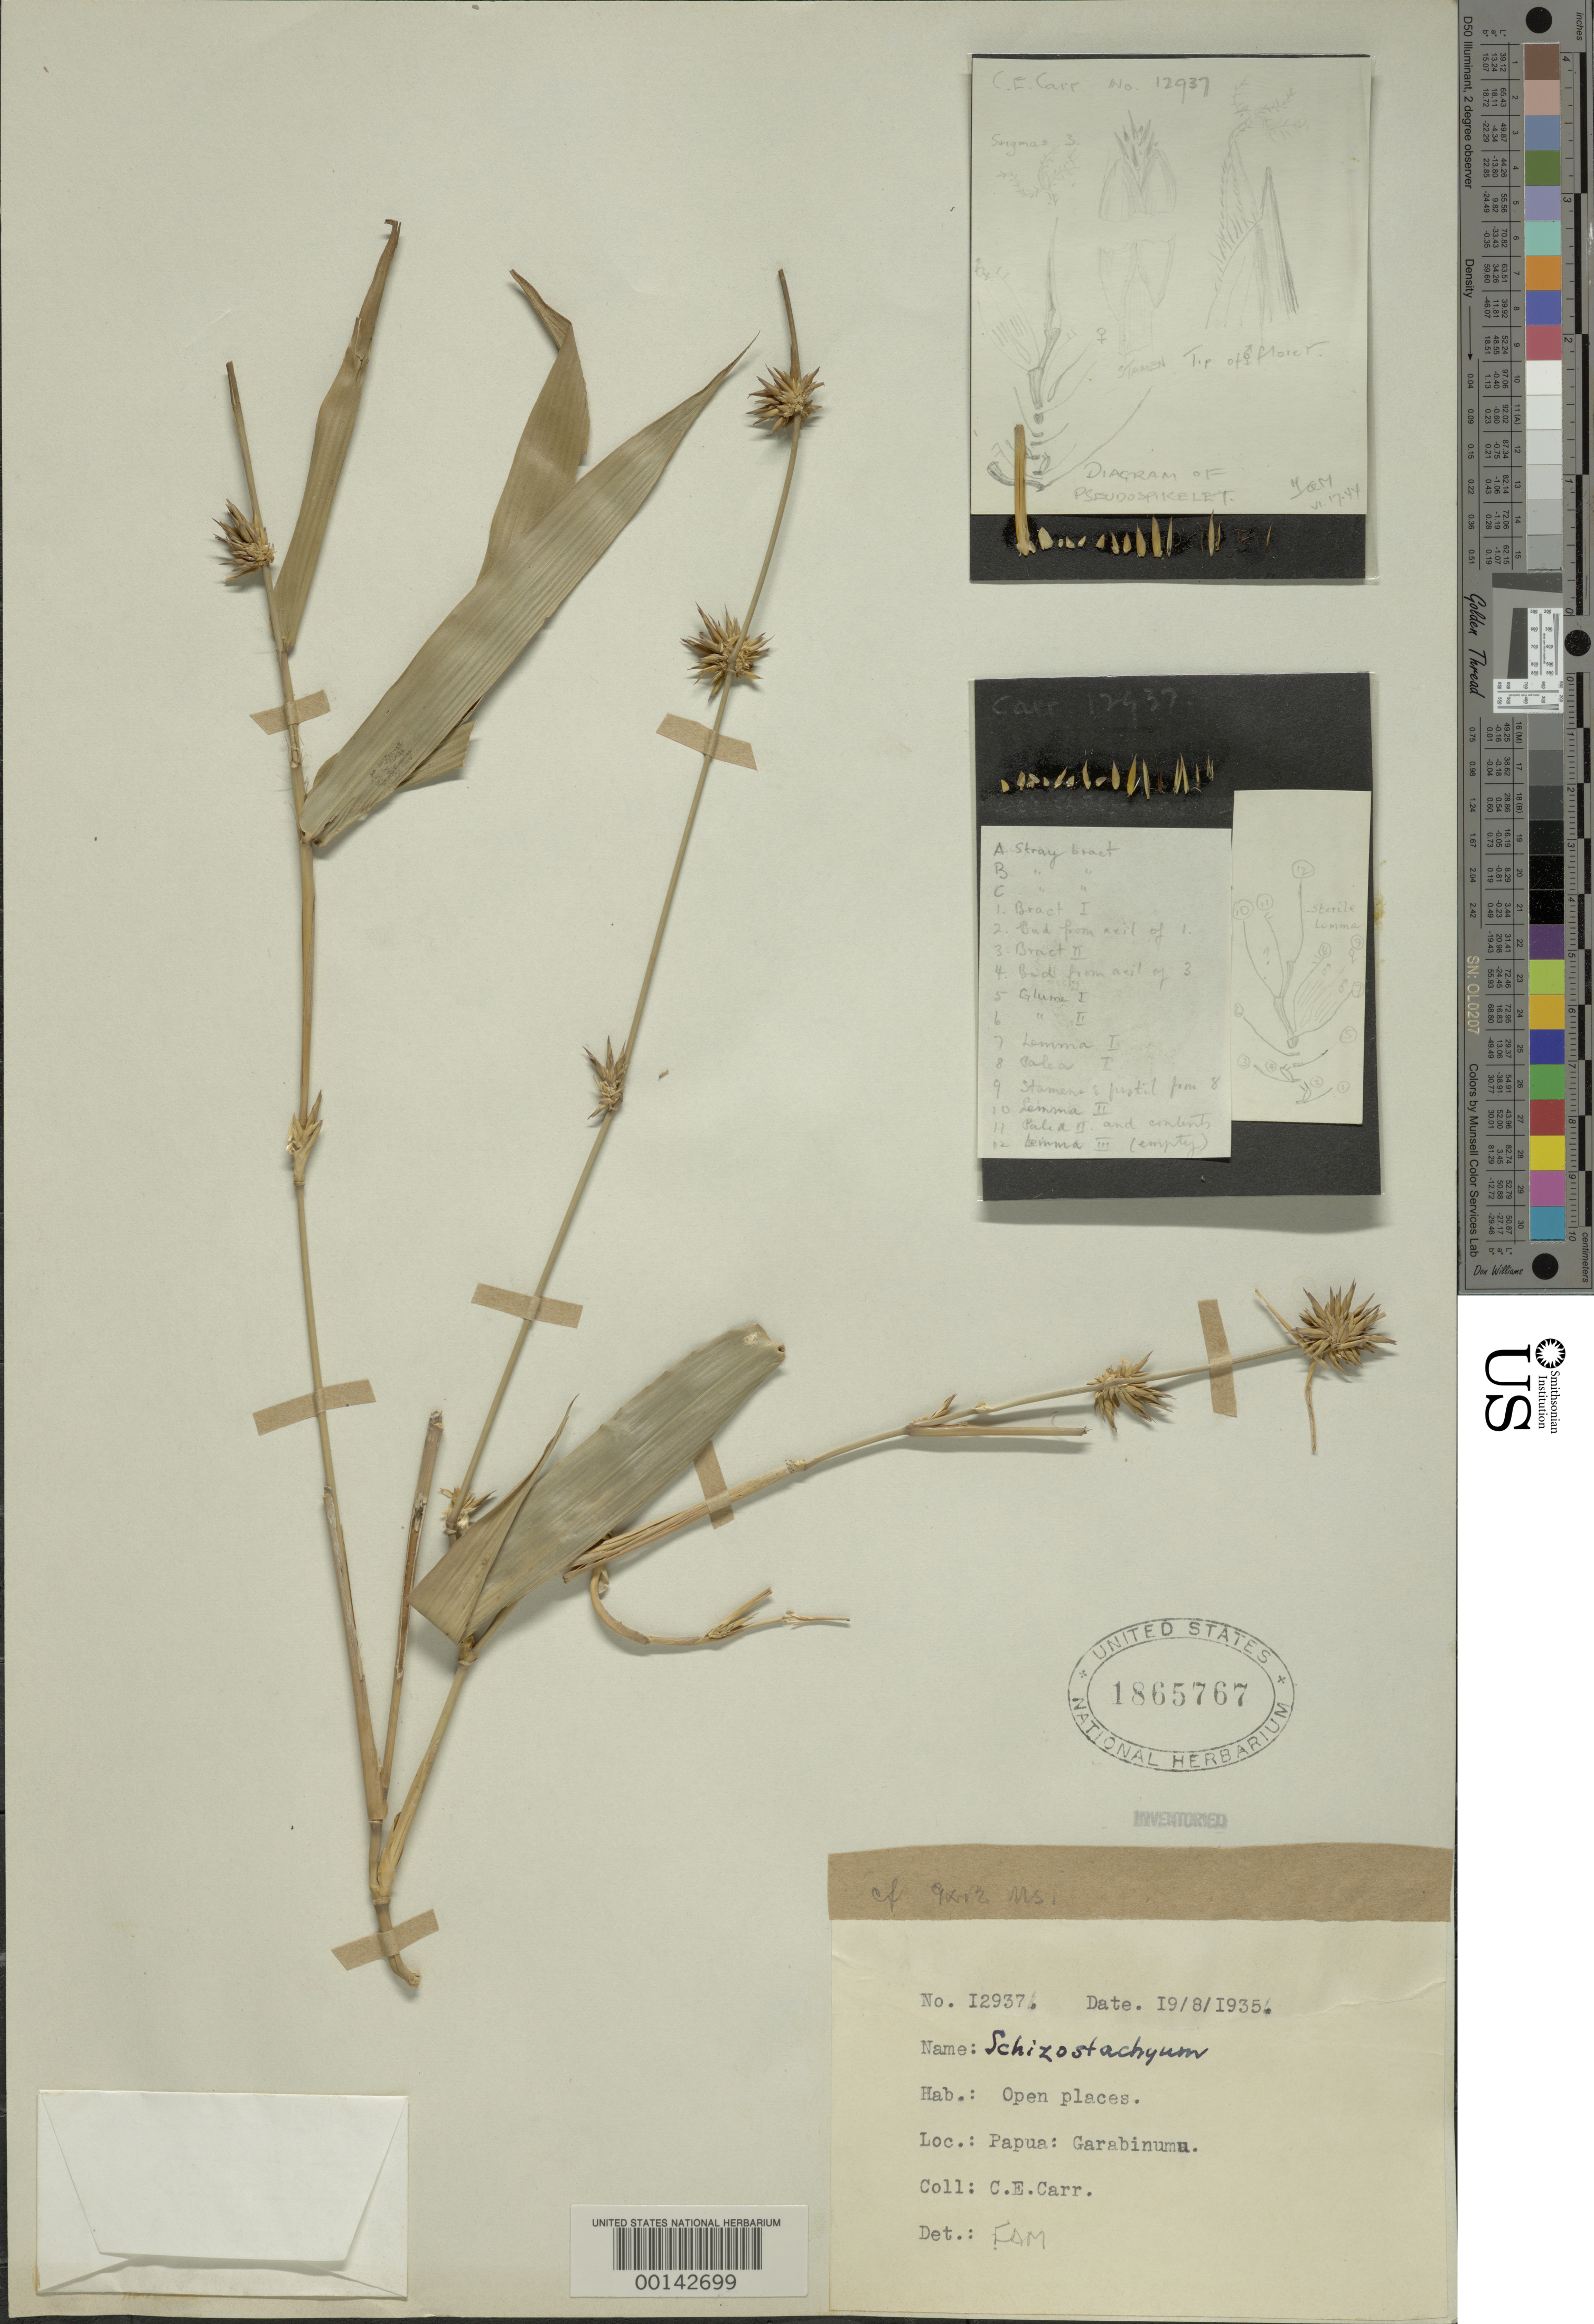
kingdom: Plantae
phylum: Tracheophyta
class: Liliopsida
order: Poales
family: Poaceae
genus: Schizostachyum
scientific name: Schizostachyum sp.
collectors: C. Carr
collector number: I-2937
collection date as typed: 19 Aug 1935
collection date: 1935-08-19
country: Indonesia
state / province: Irian Jaya ?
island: New Guinea Island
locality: Garabinumu. [country could also be papua new guinea.]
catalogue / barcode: US 1865767